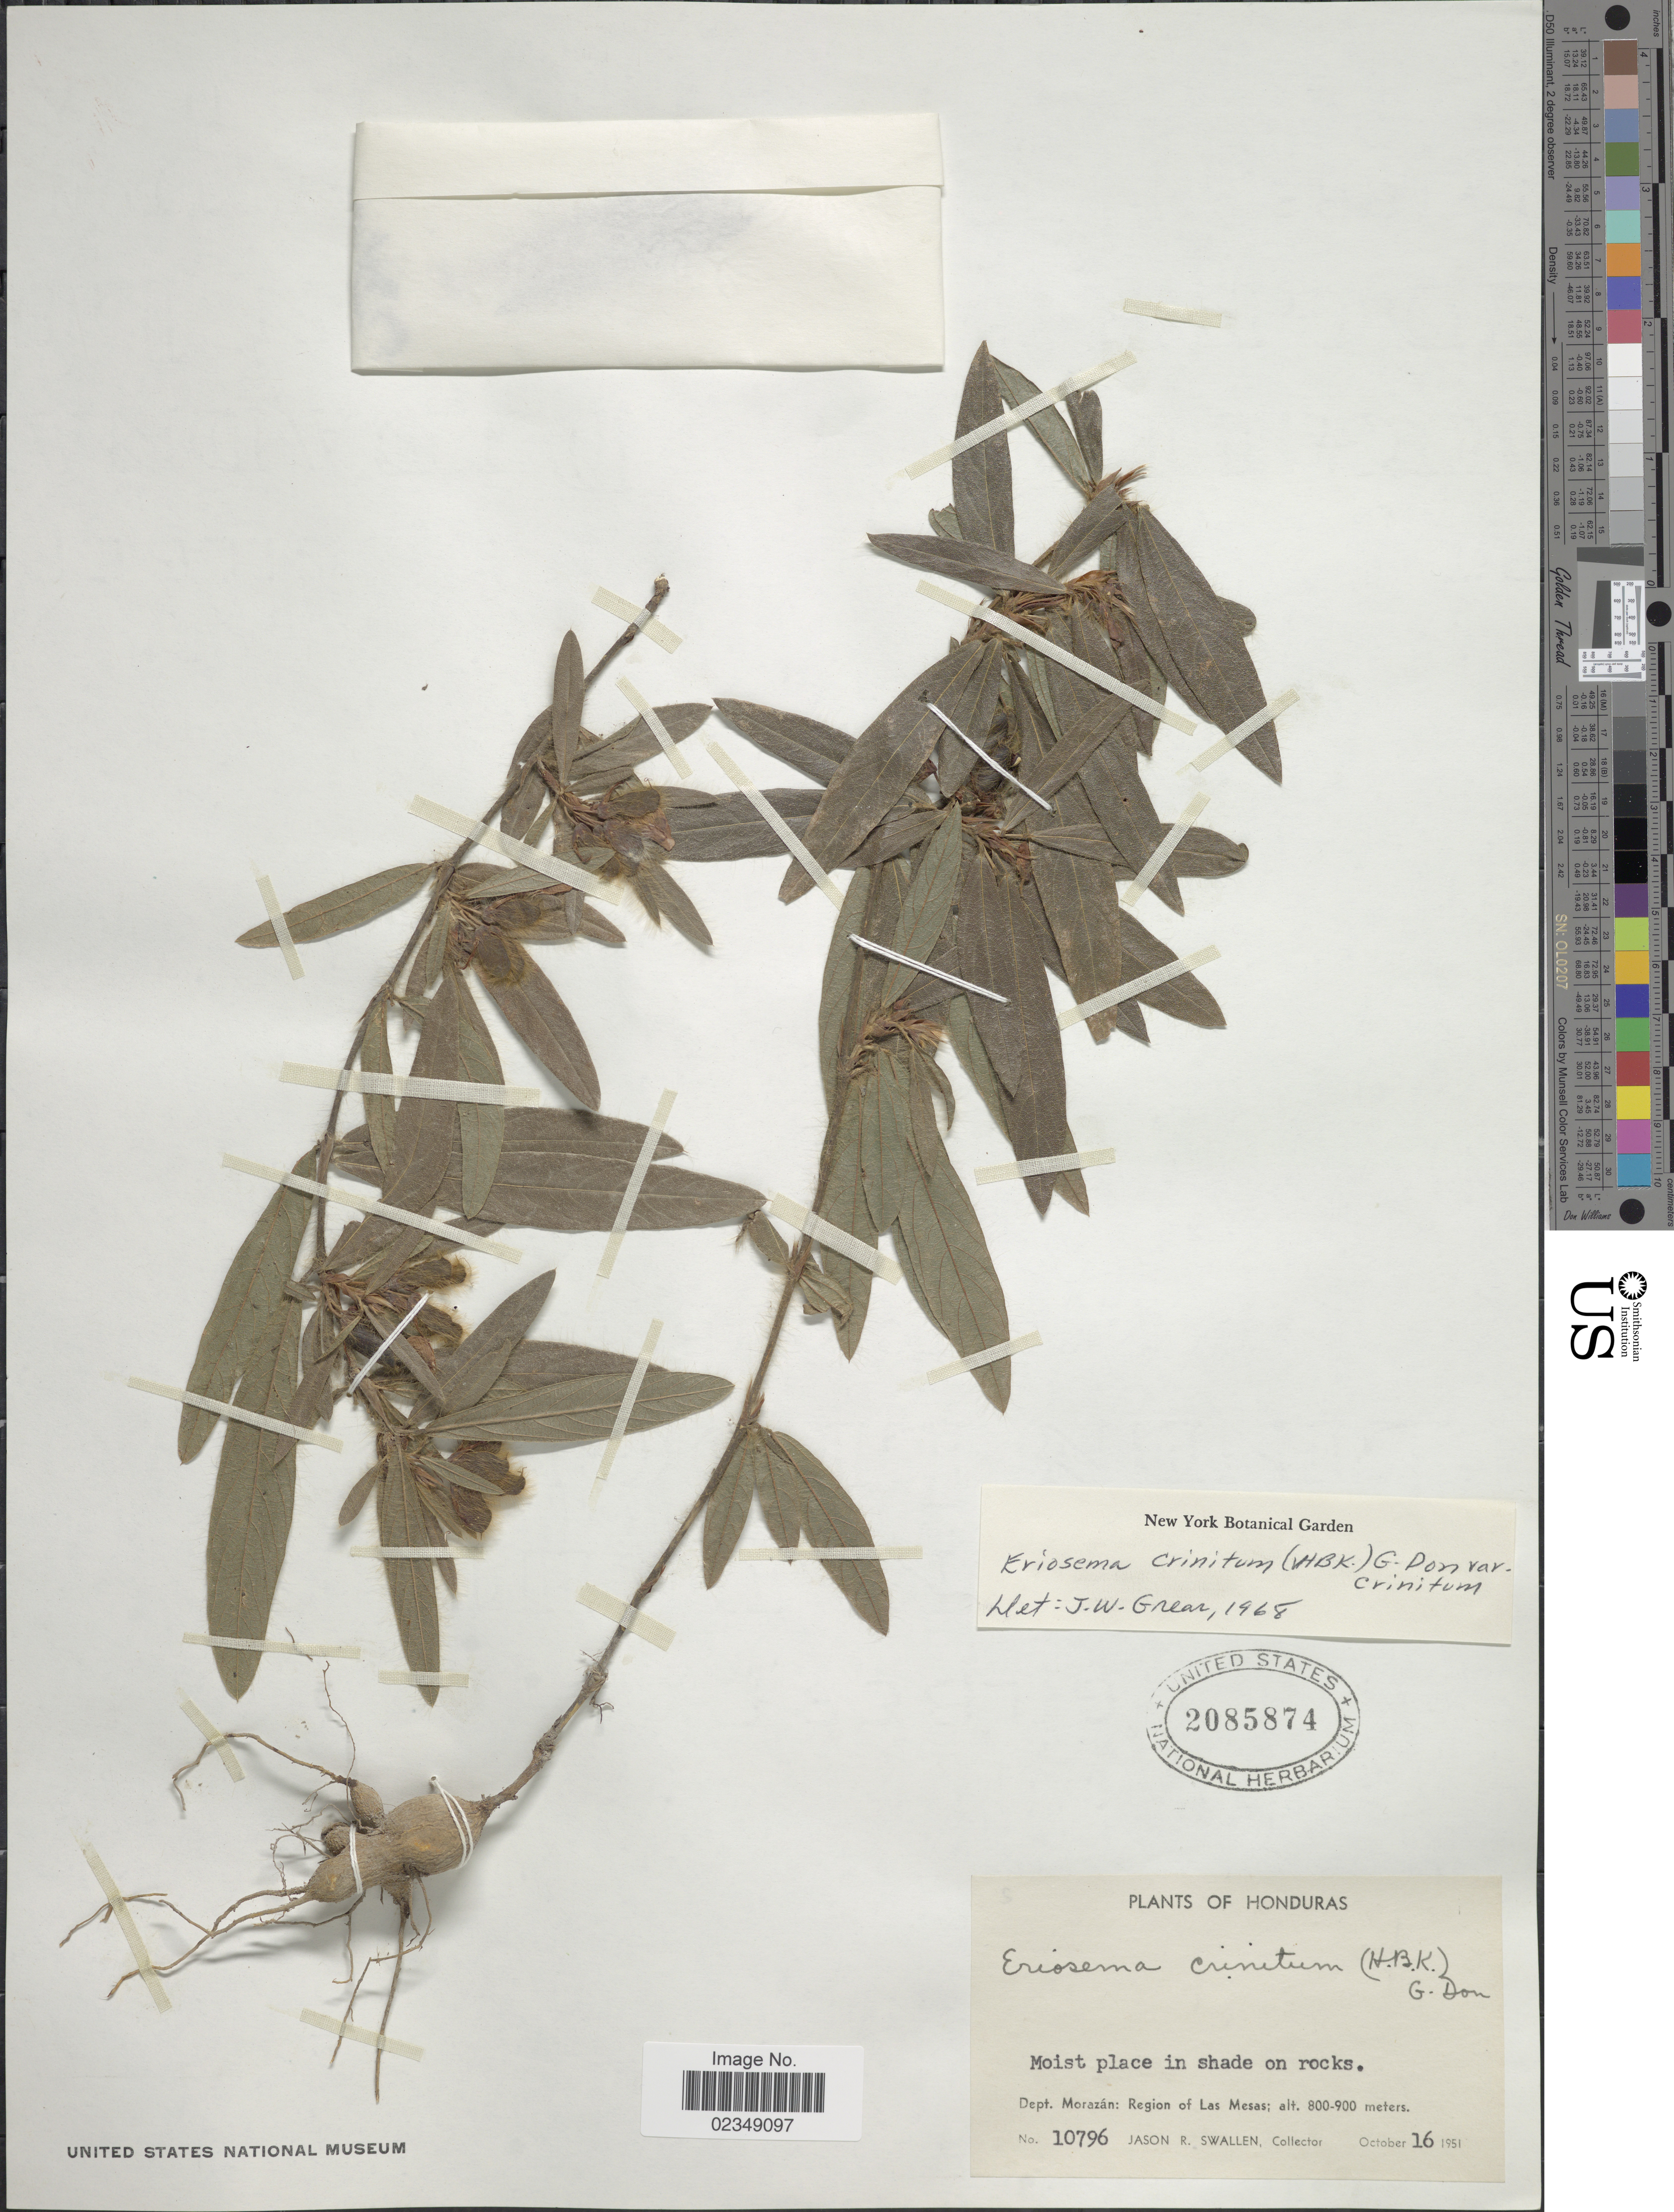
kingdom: Plantae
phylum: Tracheophyta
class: Magnoliopsida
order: Fabales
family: Fabaceae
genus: Eriosema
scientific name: Eriosema crinitum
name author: (Kunth) G. Don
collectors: J. R. Swallen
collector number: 10796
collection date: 1951-10-16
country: Honduras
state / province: Fco. Morazán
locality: Dept. Morazan: region of Las Mesas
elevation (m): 800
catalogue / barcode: US 2085874